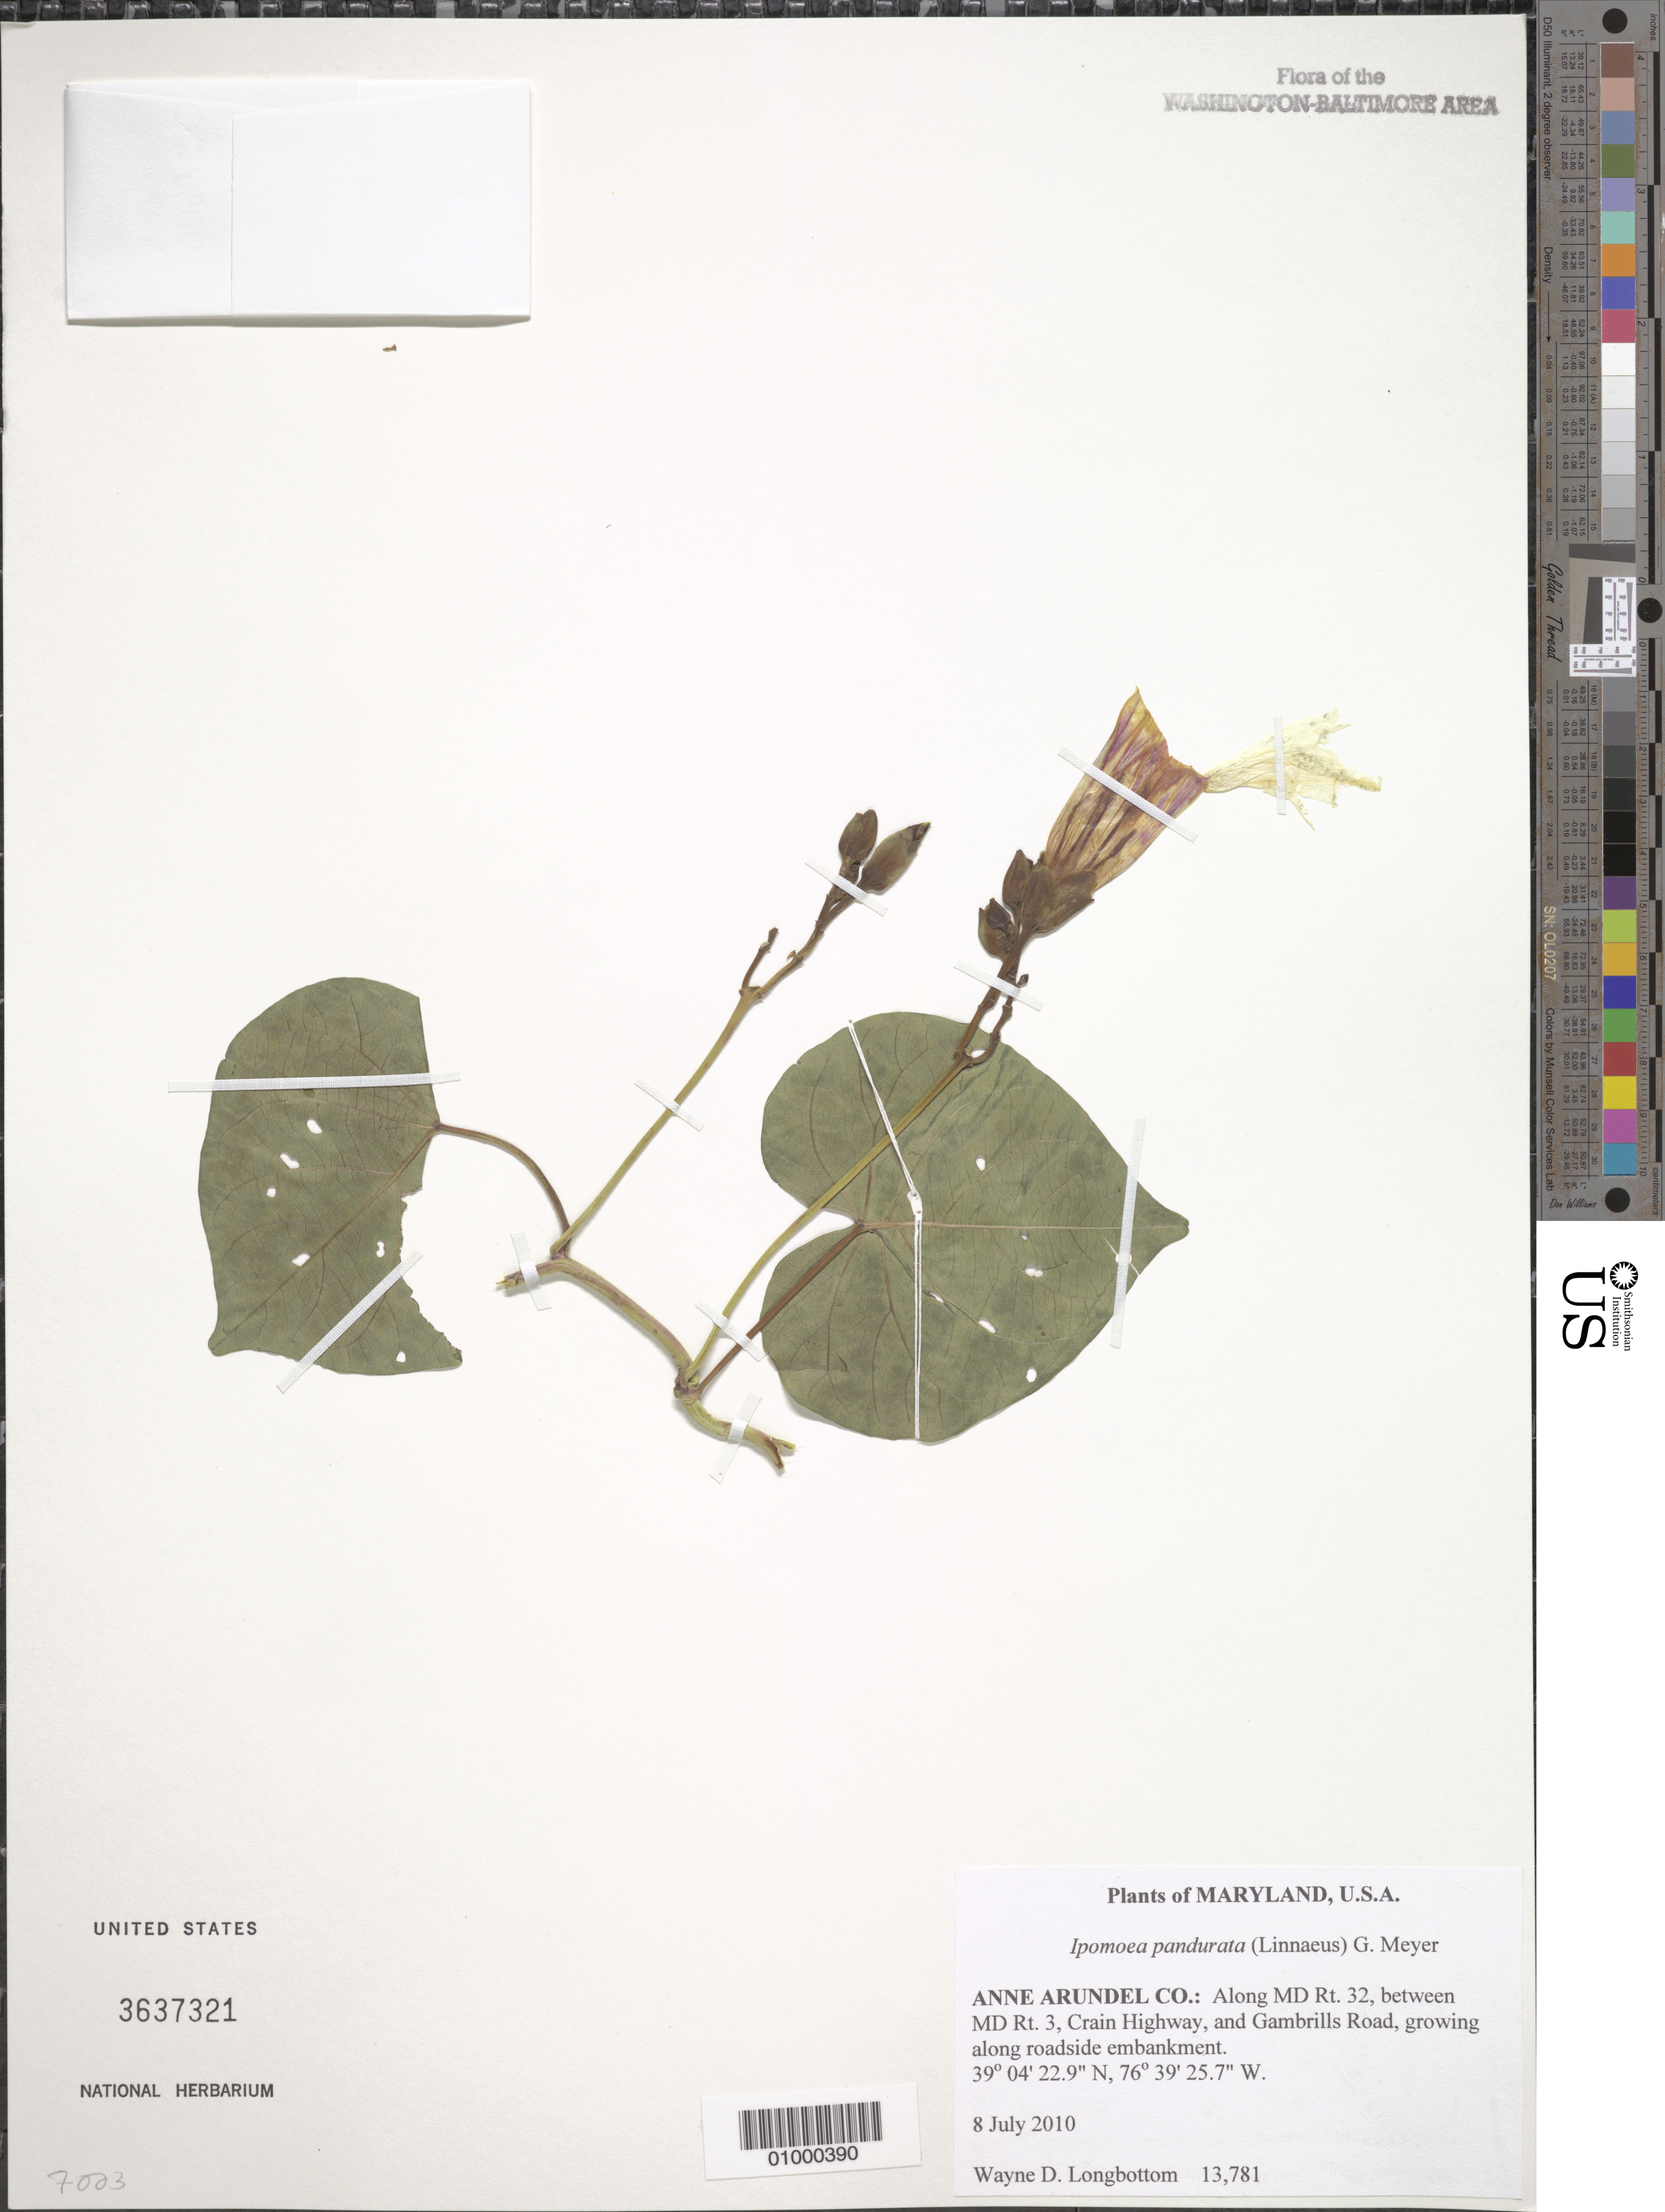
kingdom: Plantae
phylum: Tracheophyta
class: Magnoliopsida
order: Solanales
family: Convolvulaceae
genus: Ipomoea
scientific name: Ipomoea pandurata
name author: (L.) G. Mey.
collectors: W. D. Longbottom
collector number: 13781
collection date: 2010-07-08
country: United States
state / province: Maryland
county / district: Anne Arundel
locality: Along MD Rt. 32, between MD Rt. 3, Crain Highway, anb Gambrills Road, growing along roadside embankment.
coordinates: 39 04 22.09 N, 76 39 25.7 W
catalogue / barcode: US 3637321